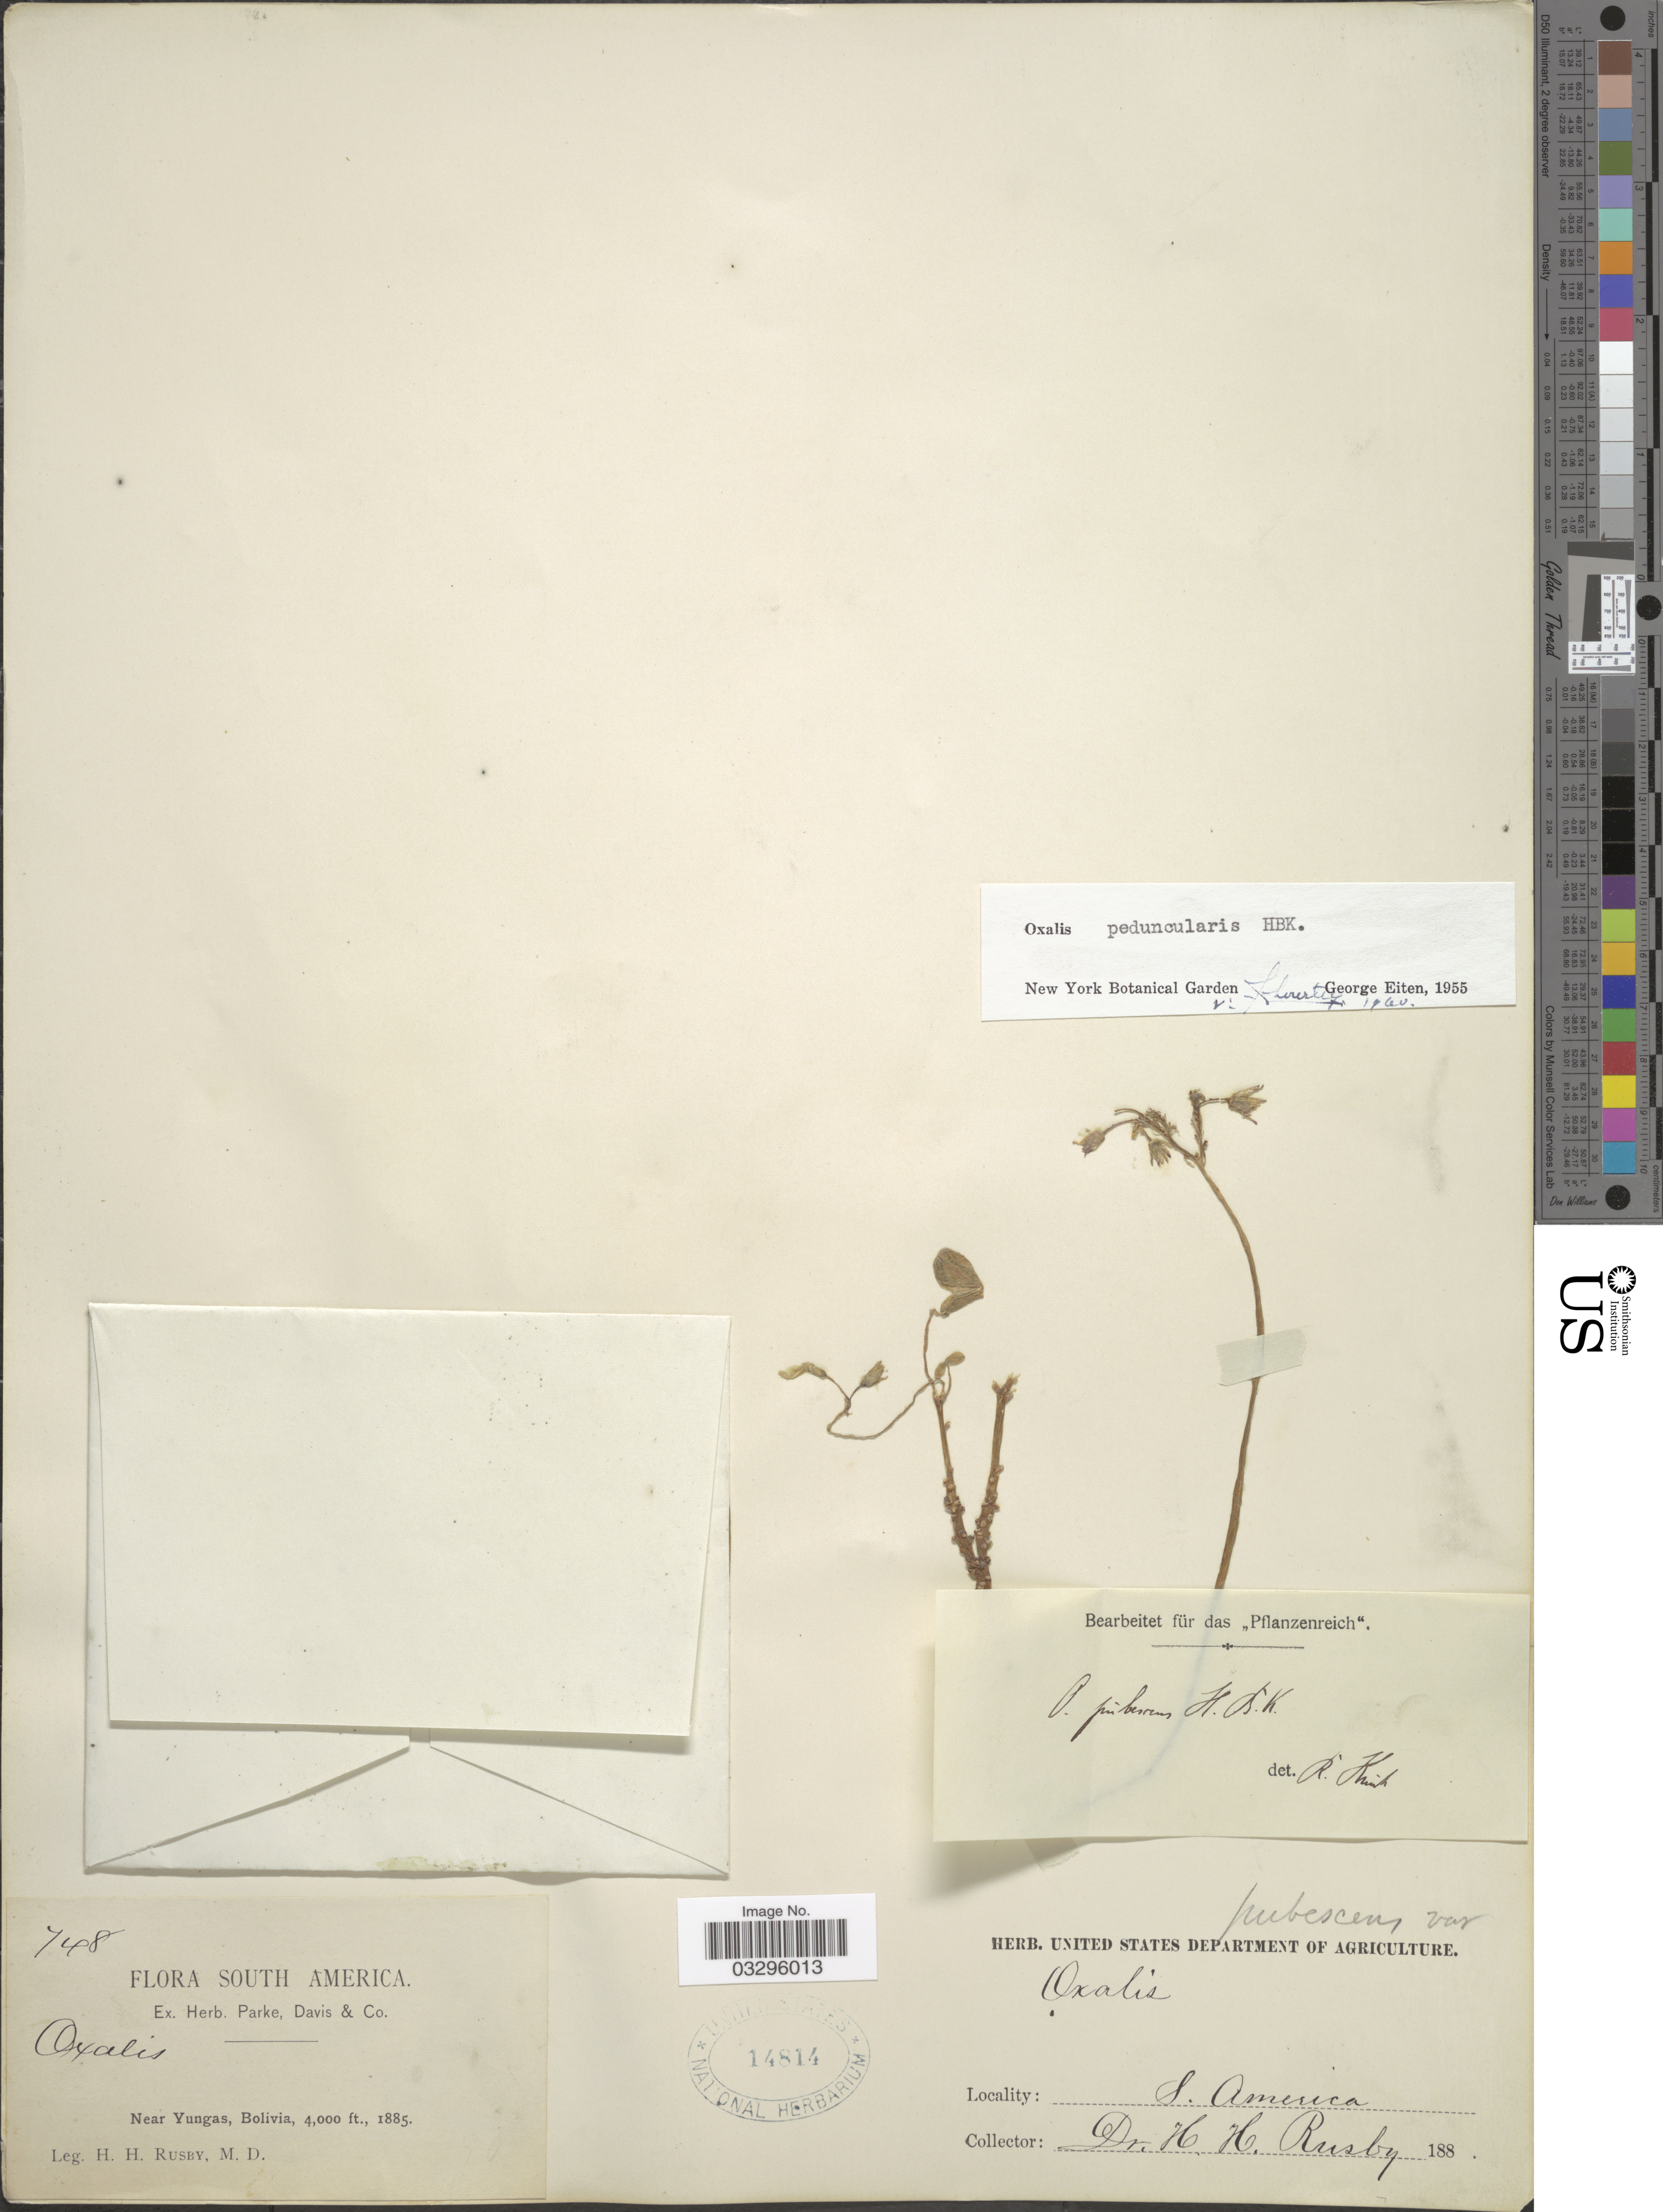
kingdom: Plantae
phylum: Tracheophyta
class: Magnoliopsida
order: Oxalidales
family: Oxalidaceae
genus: Oxalis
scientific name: Oxalis peduncularis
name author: Kunth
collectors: H. H. Rusby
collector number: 748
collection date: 1885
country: Bolivia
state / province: La Paz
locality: Near Yungas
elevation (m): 1219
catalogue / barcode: US 14814